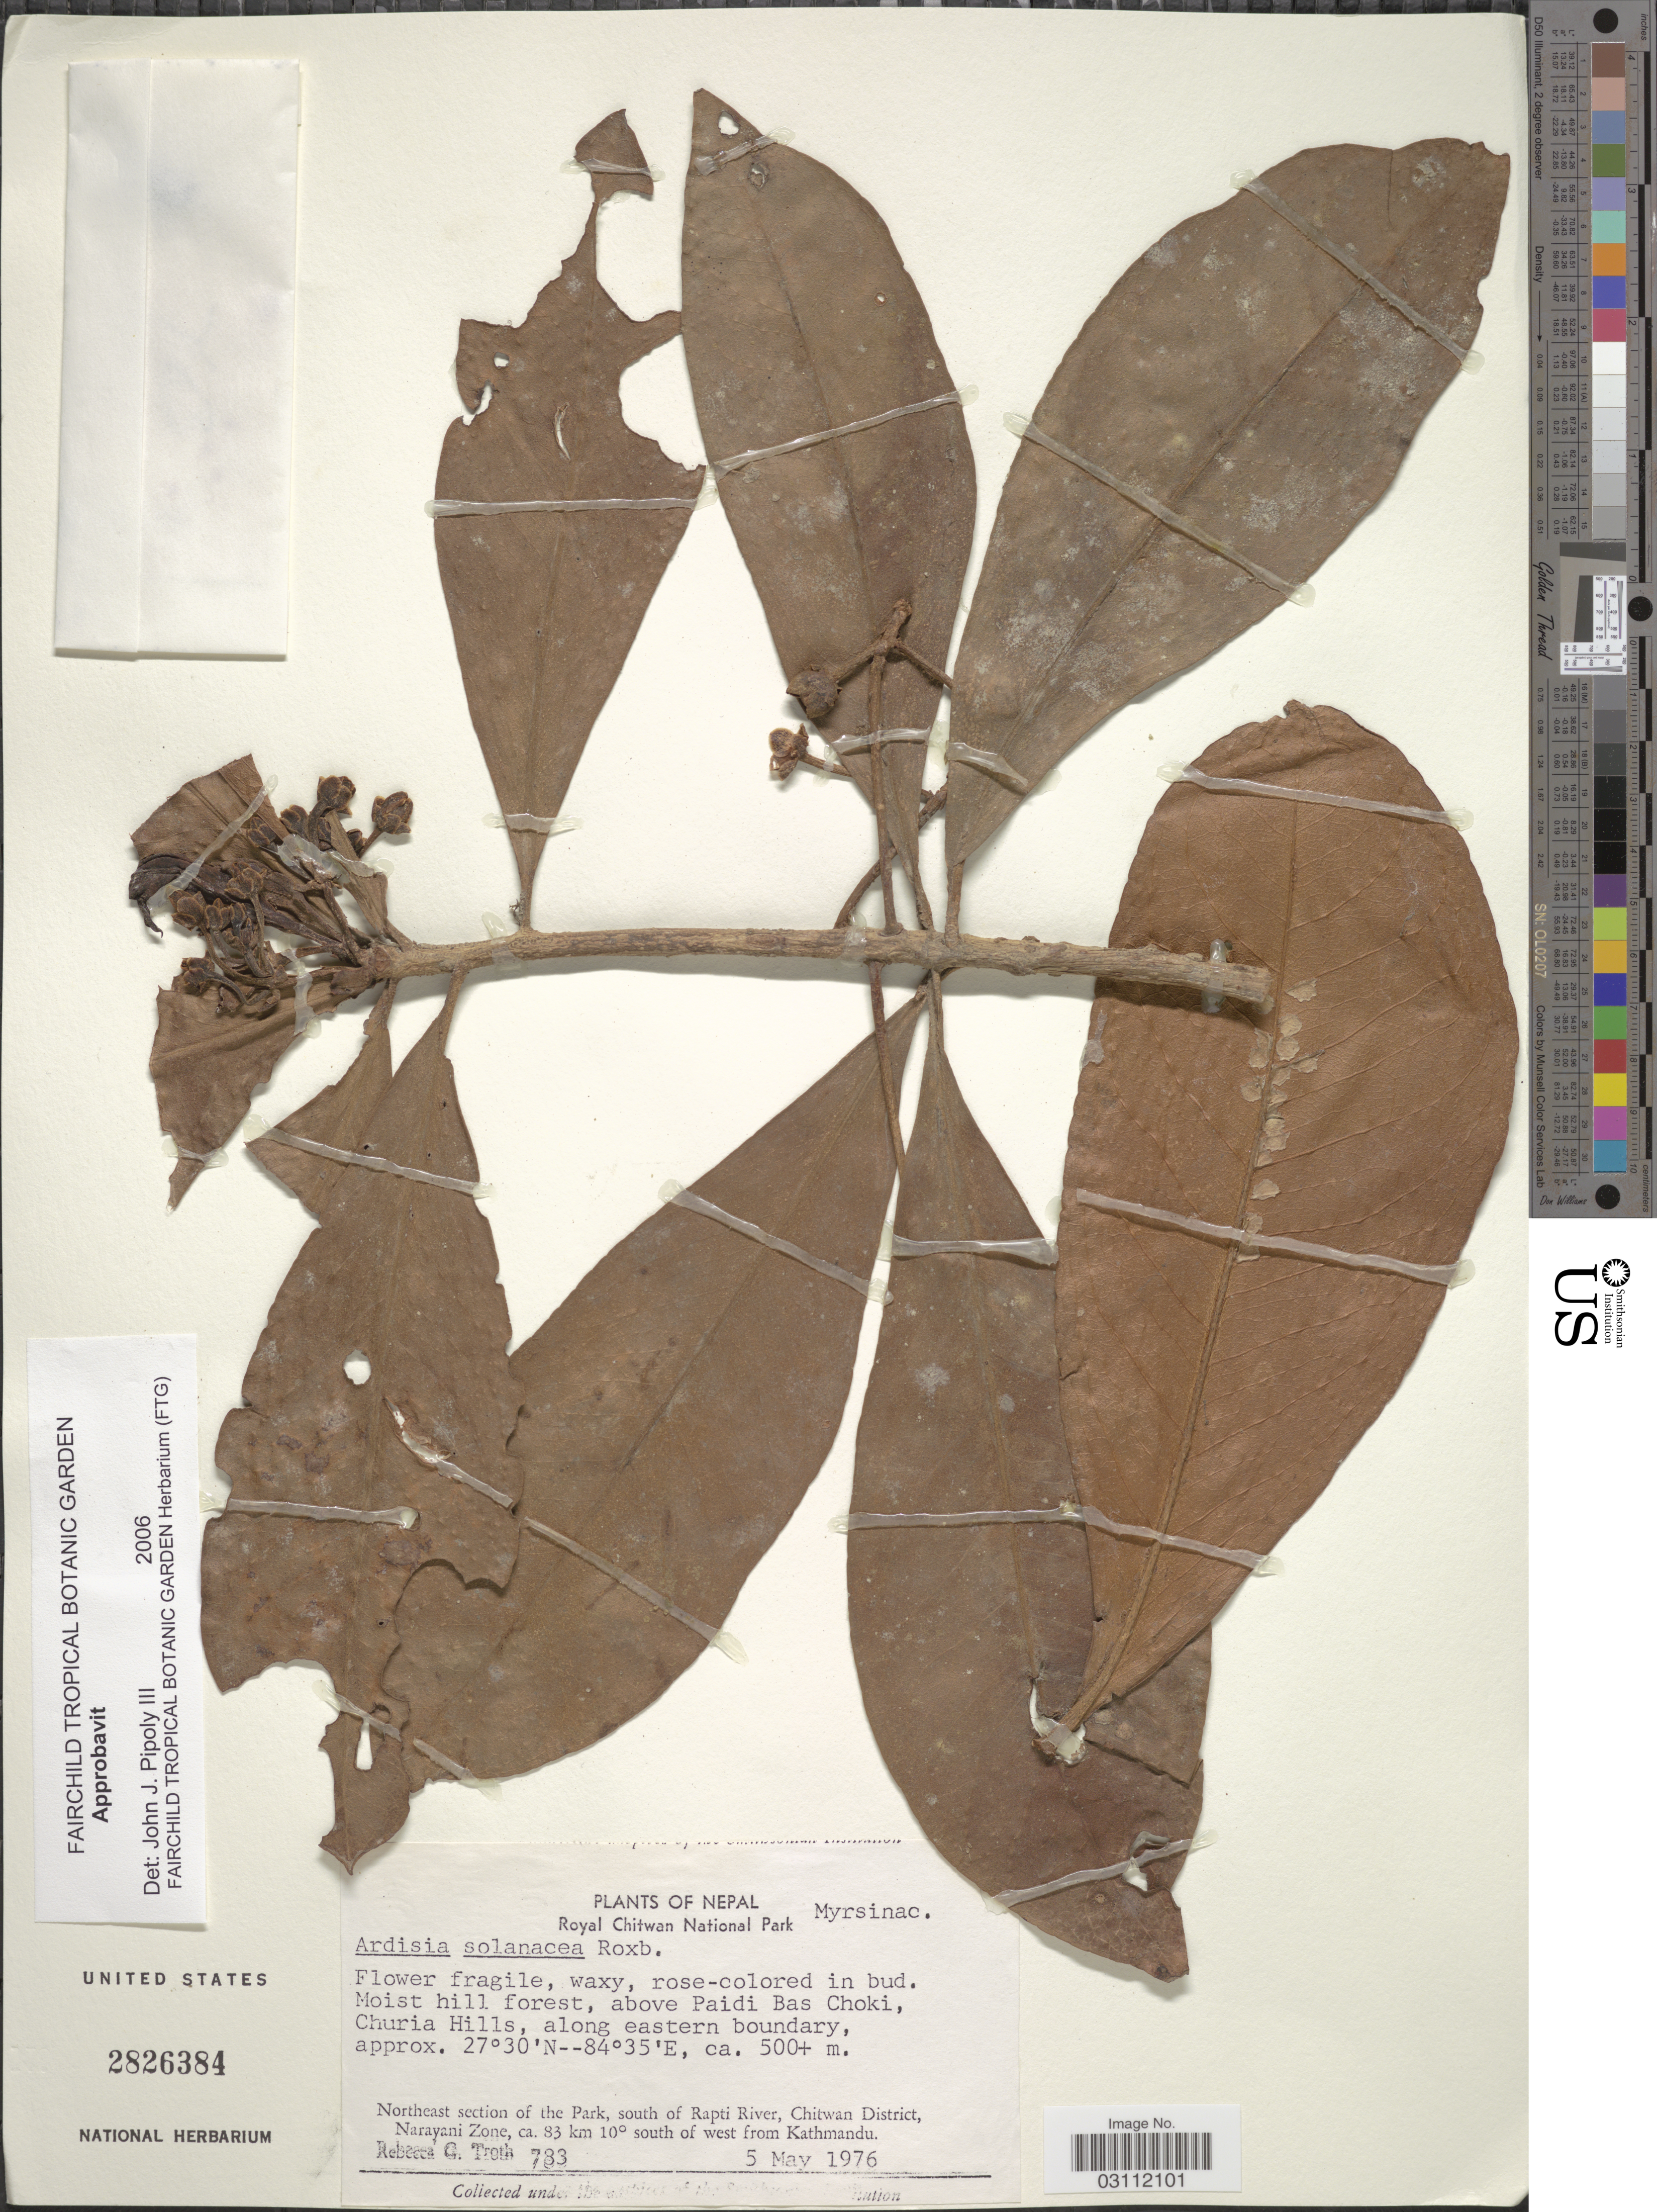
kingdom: Plantae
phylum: Tracheophyta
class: Magnoliopsida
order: Ericales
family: Primulaceae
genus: Ardisia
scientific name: Ardisia solanacea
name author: Roxb.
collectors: R. Troth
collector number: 783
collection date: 1976-05-05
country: Nepal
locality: Royal Chitwan National Park, Moist hill forest, above Paidi Bas Choki, Churia Hills, along eastern boundary.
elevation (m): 500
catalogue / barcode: US 2826384